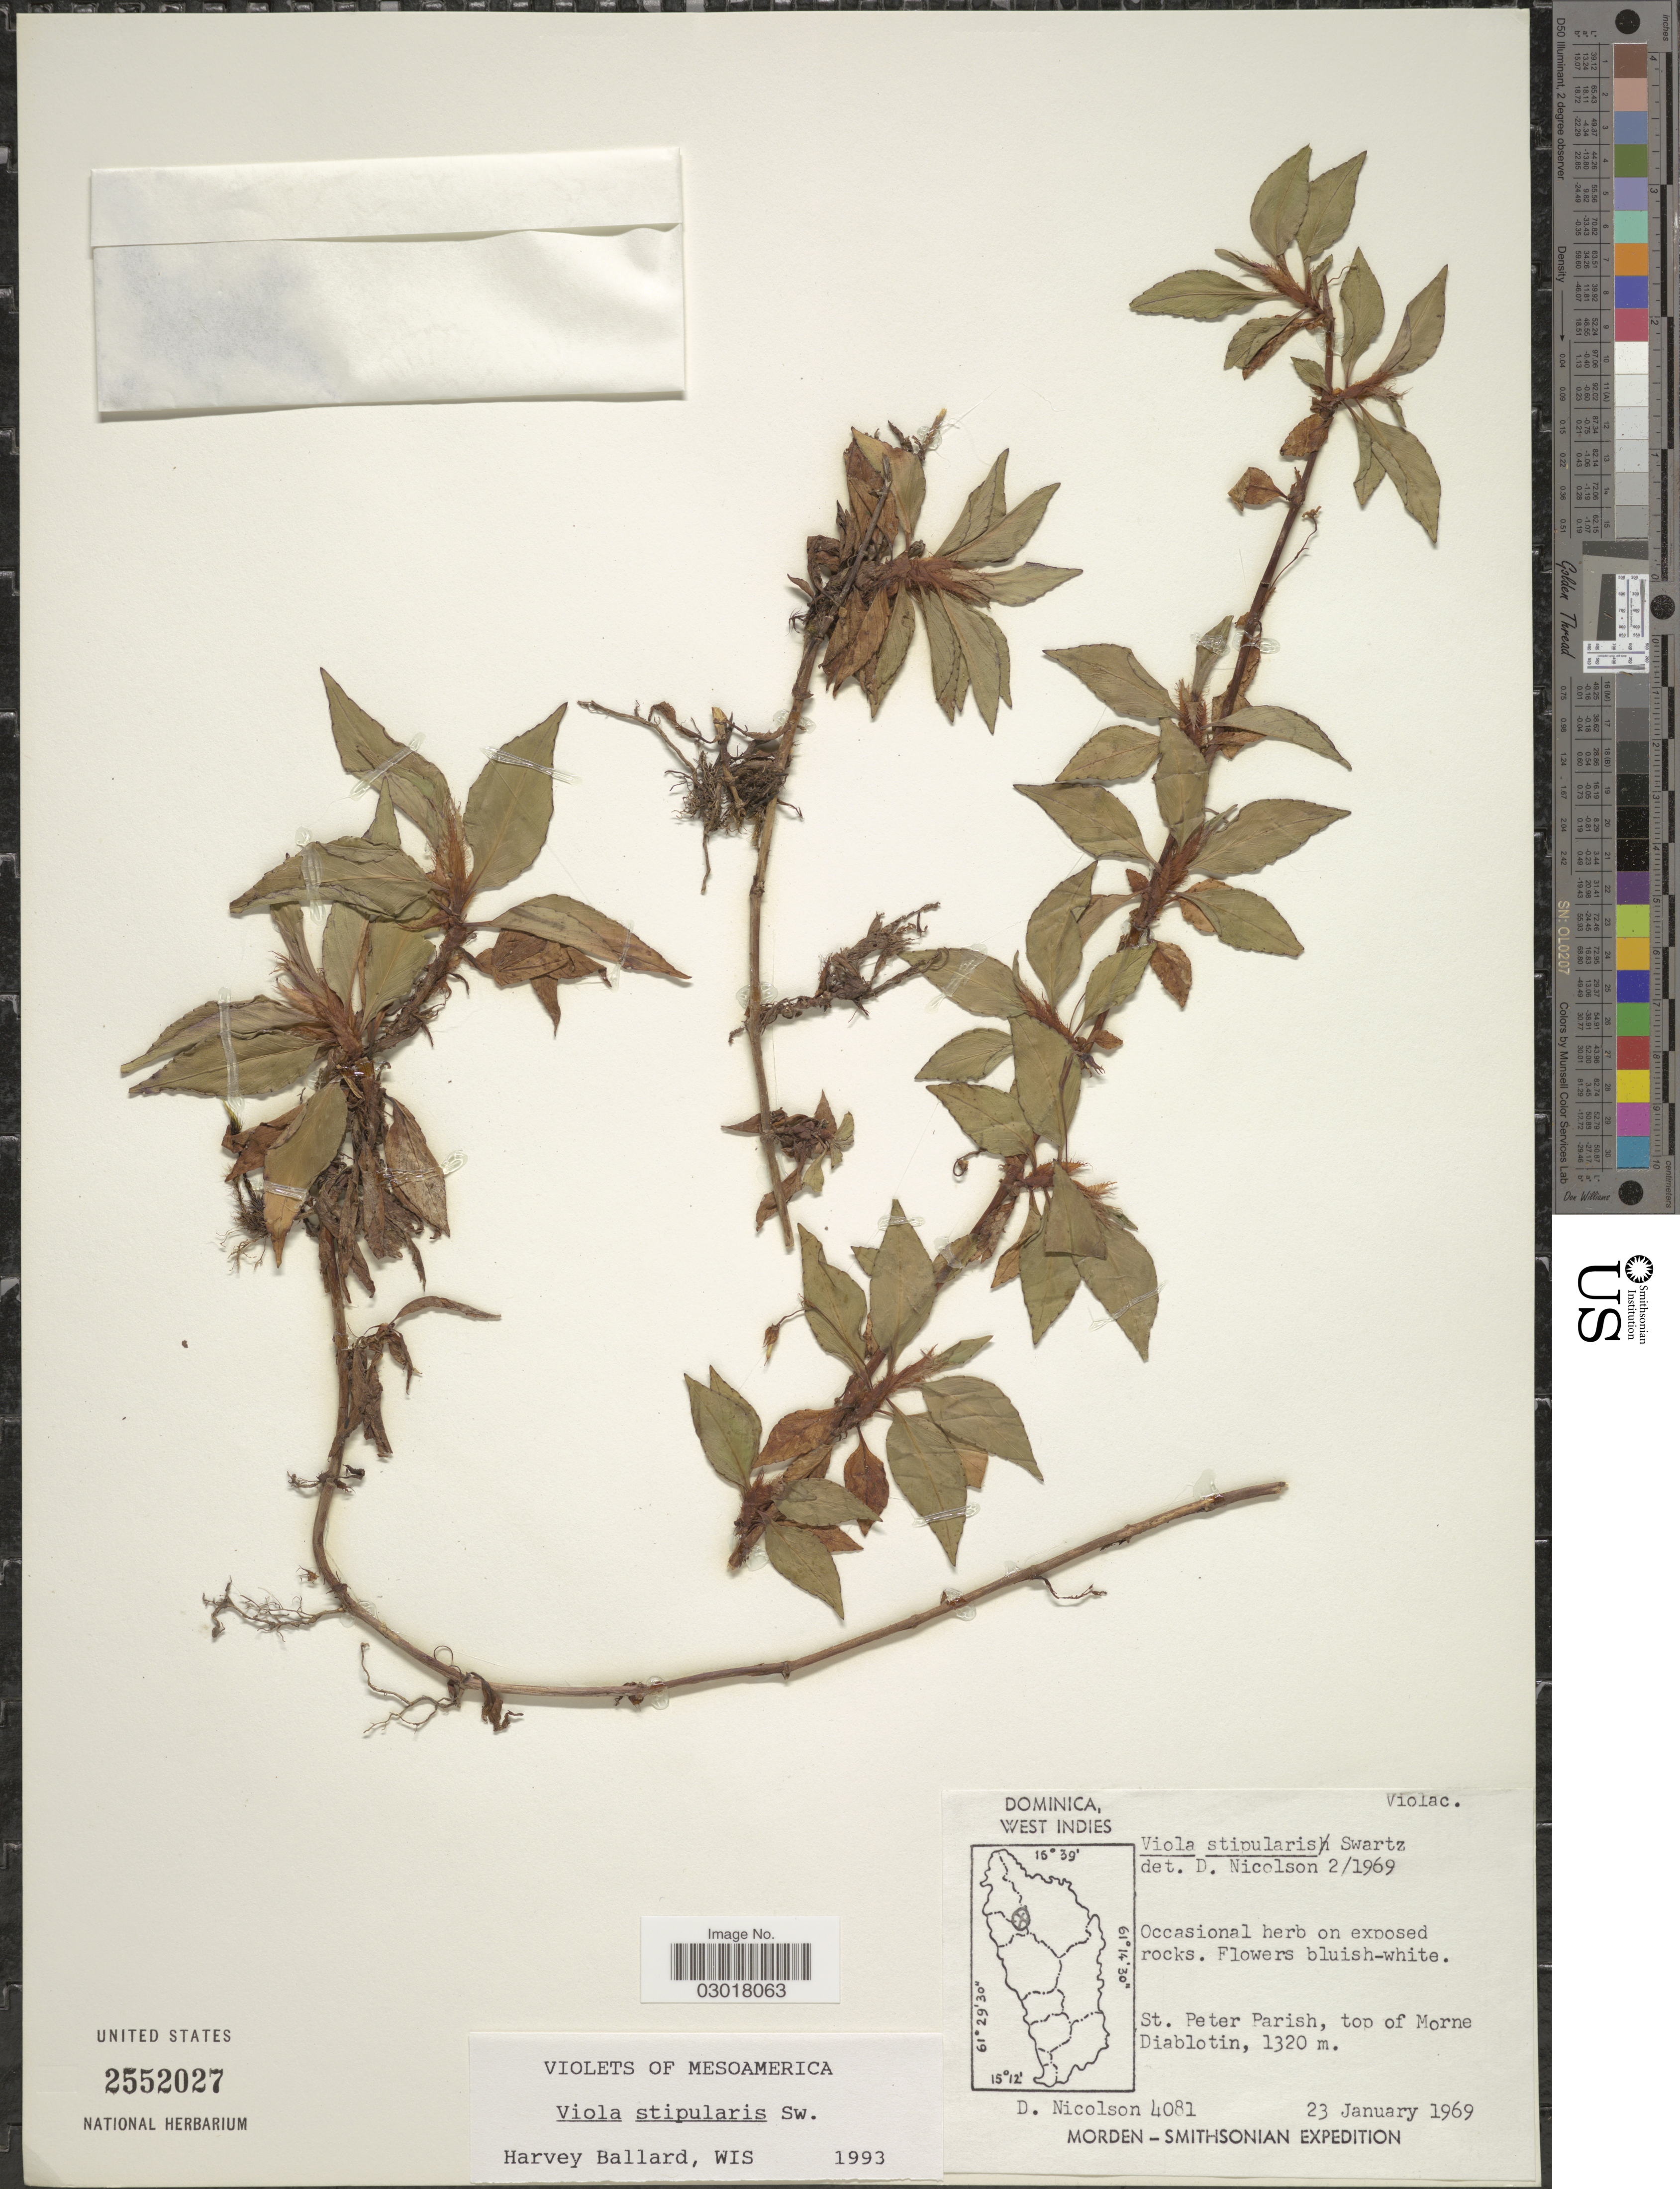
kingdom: Plantae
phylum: Tracheophyta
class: Magnoliopsida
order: Malpighiales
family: Violaceae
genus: Viola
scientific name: Viola stipularis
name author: Sw.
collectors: D. H. Nicolson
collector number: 4081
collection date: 1969-01-23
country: Dominica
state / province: St. Peter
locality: Top of Morne Diablotin. St. Peter Parish.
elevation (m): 1320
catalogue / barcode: US 2552027